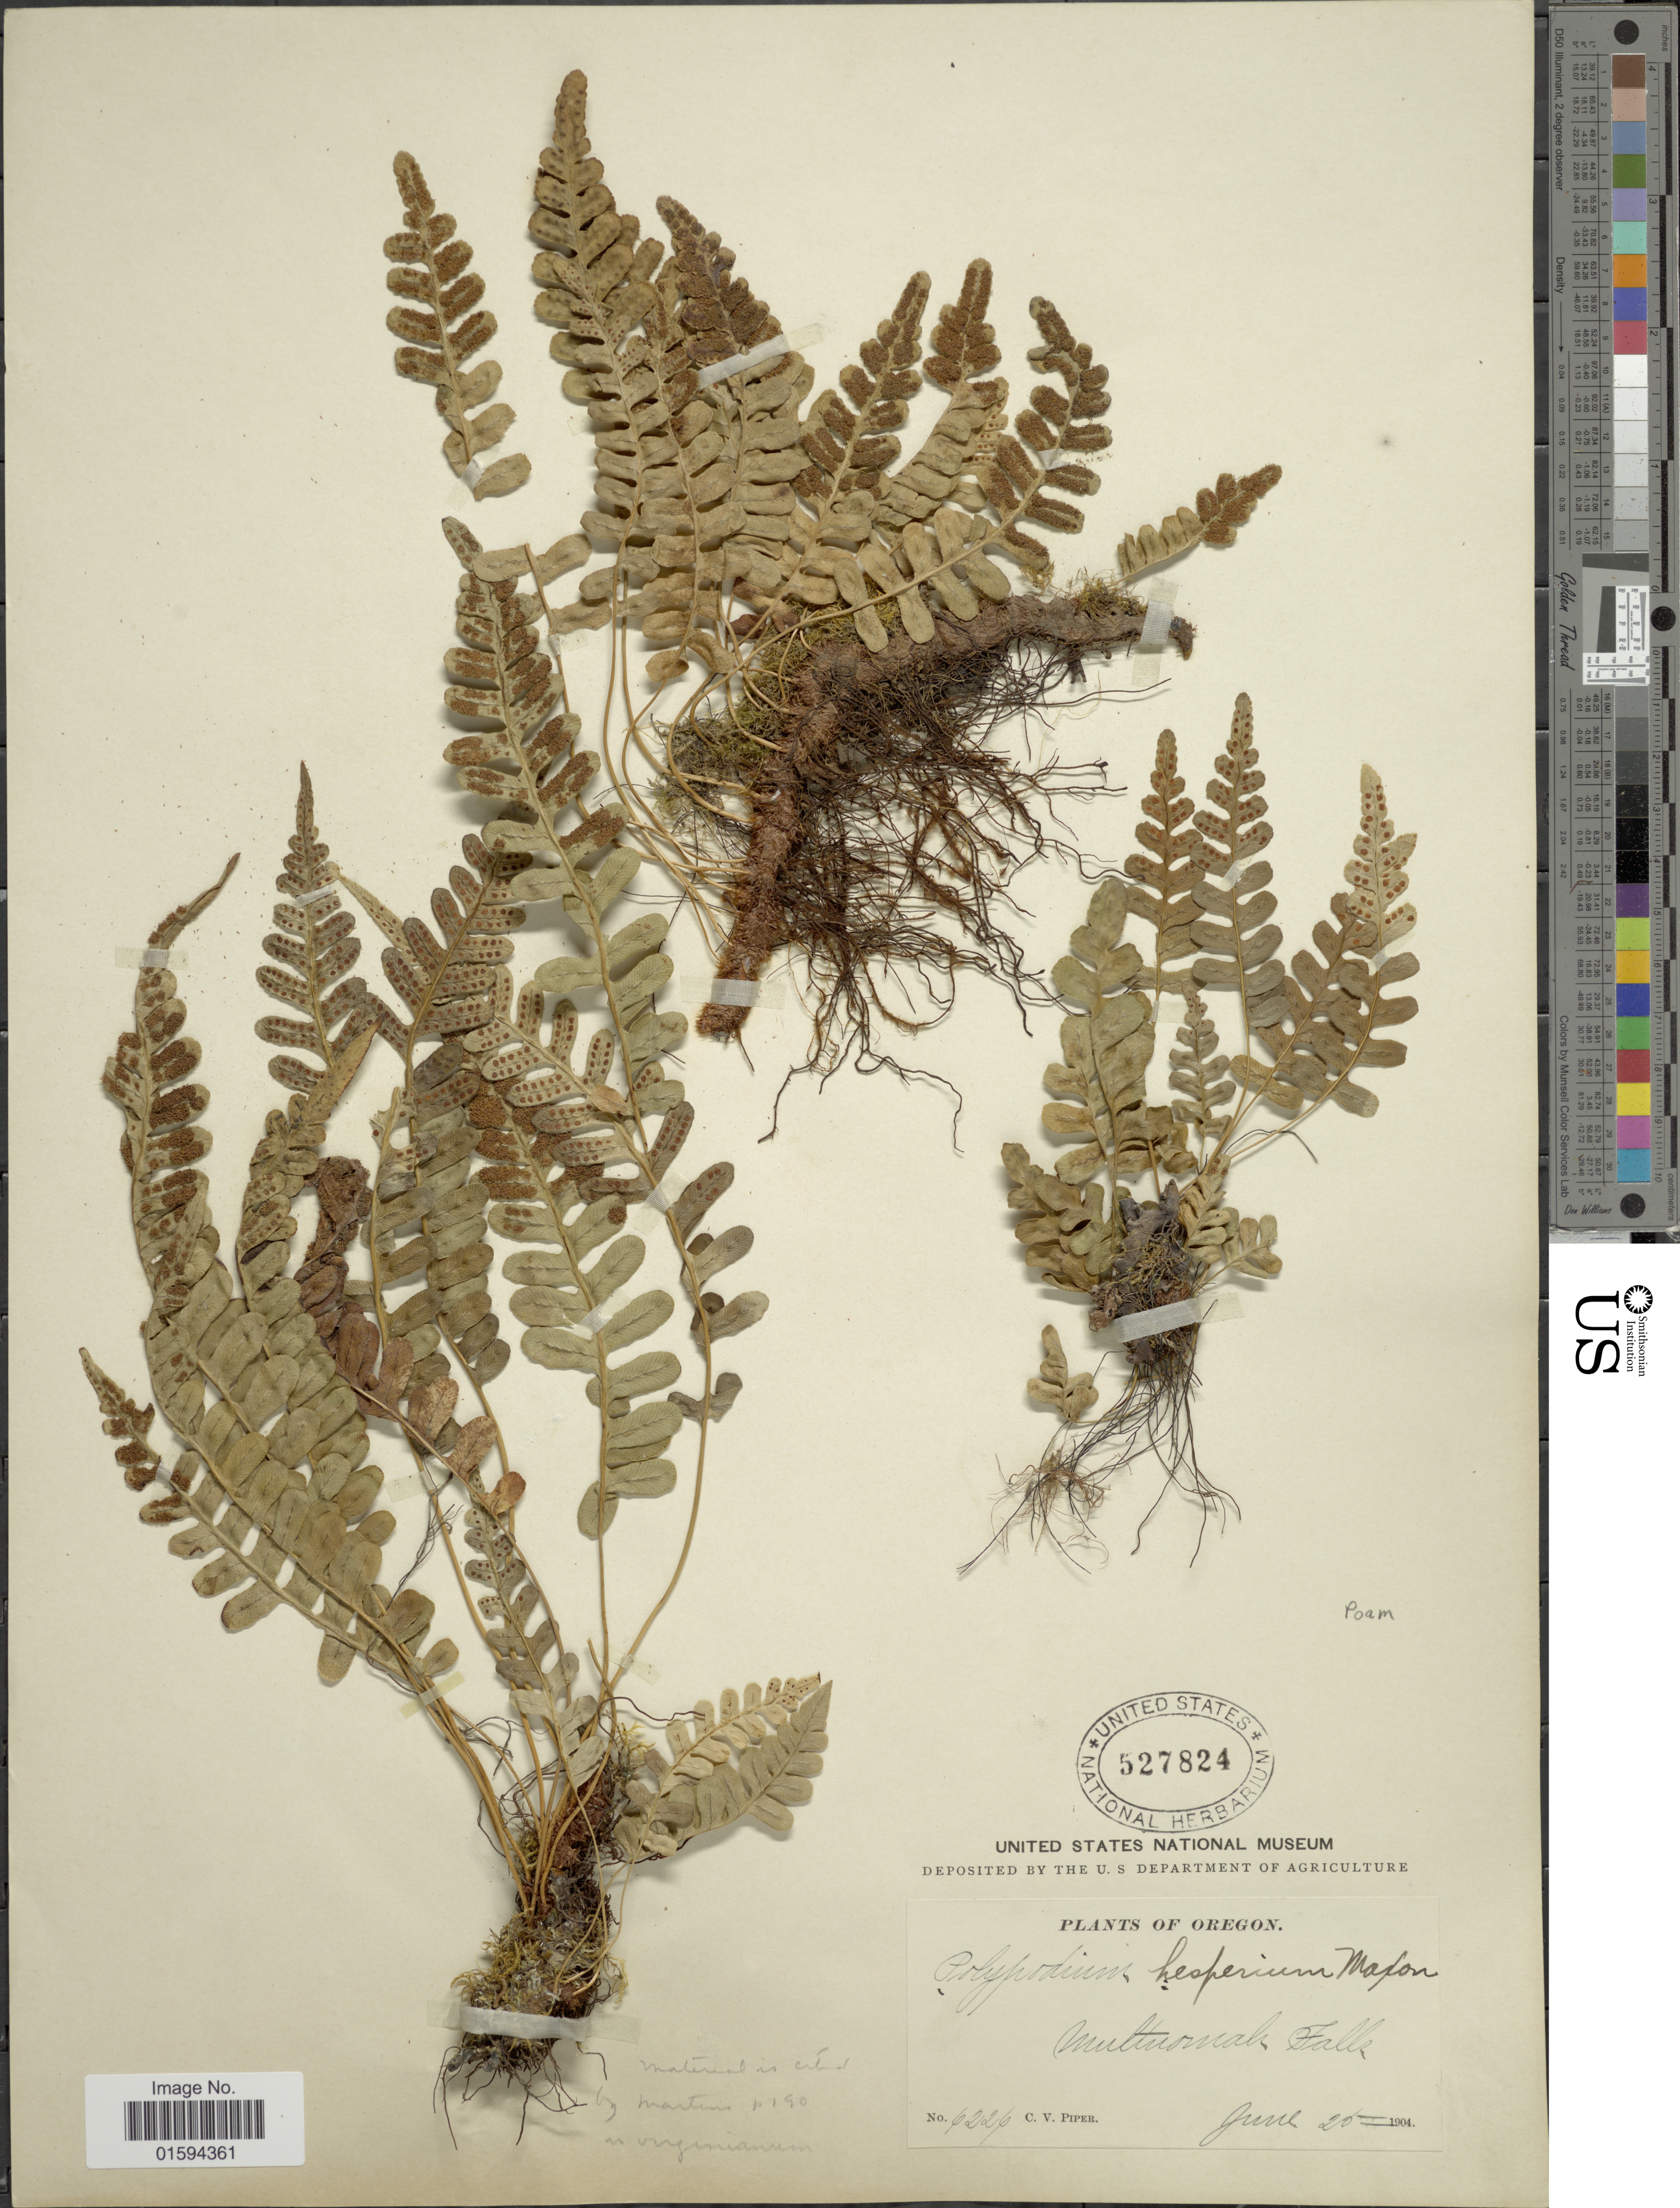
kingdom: Plantae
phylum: Tracheophyta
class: Polypodiopsida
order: Polypodiales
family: Polypodiaceae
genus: Polypodium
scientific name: Polypodium amorphum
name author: Suksd.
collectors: C. V. Piper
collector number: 6226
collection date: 1904-06-25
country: United States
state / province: Oregon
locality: Multuomak Falls.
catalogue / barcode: US 527824